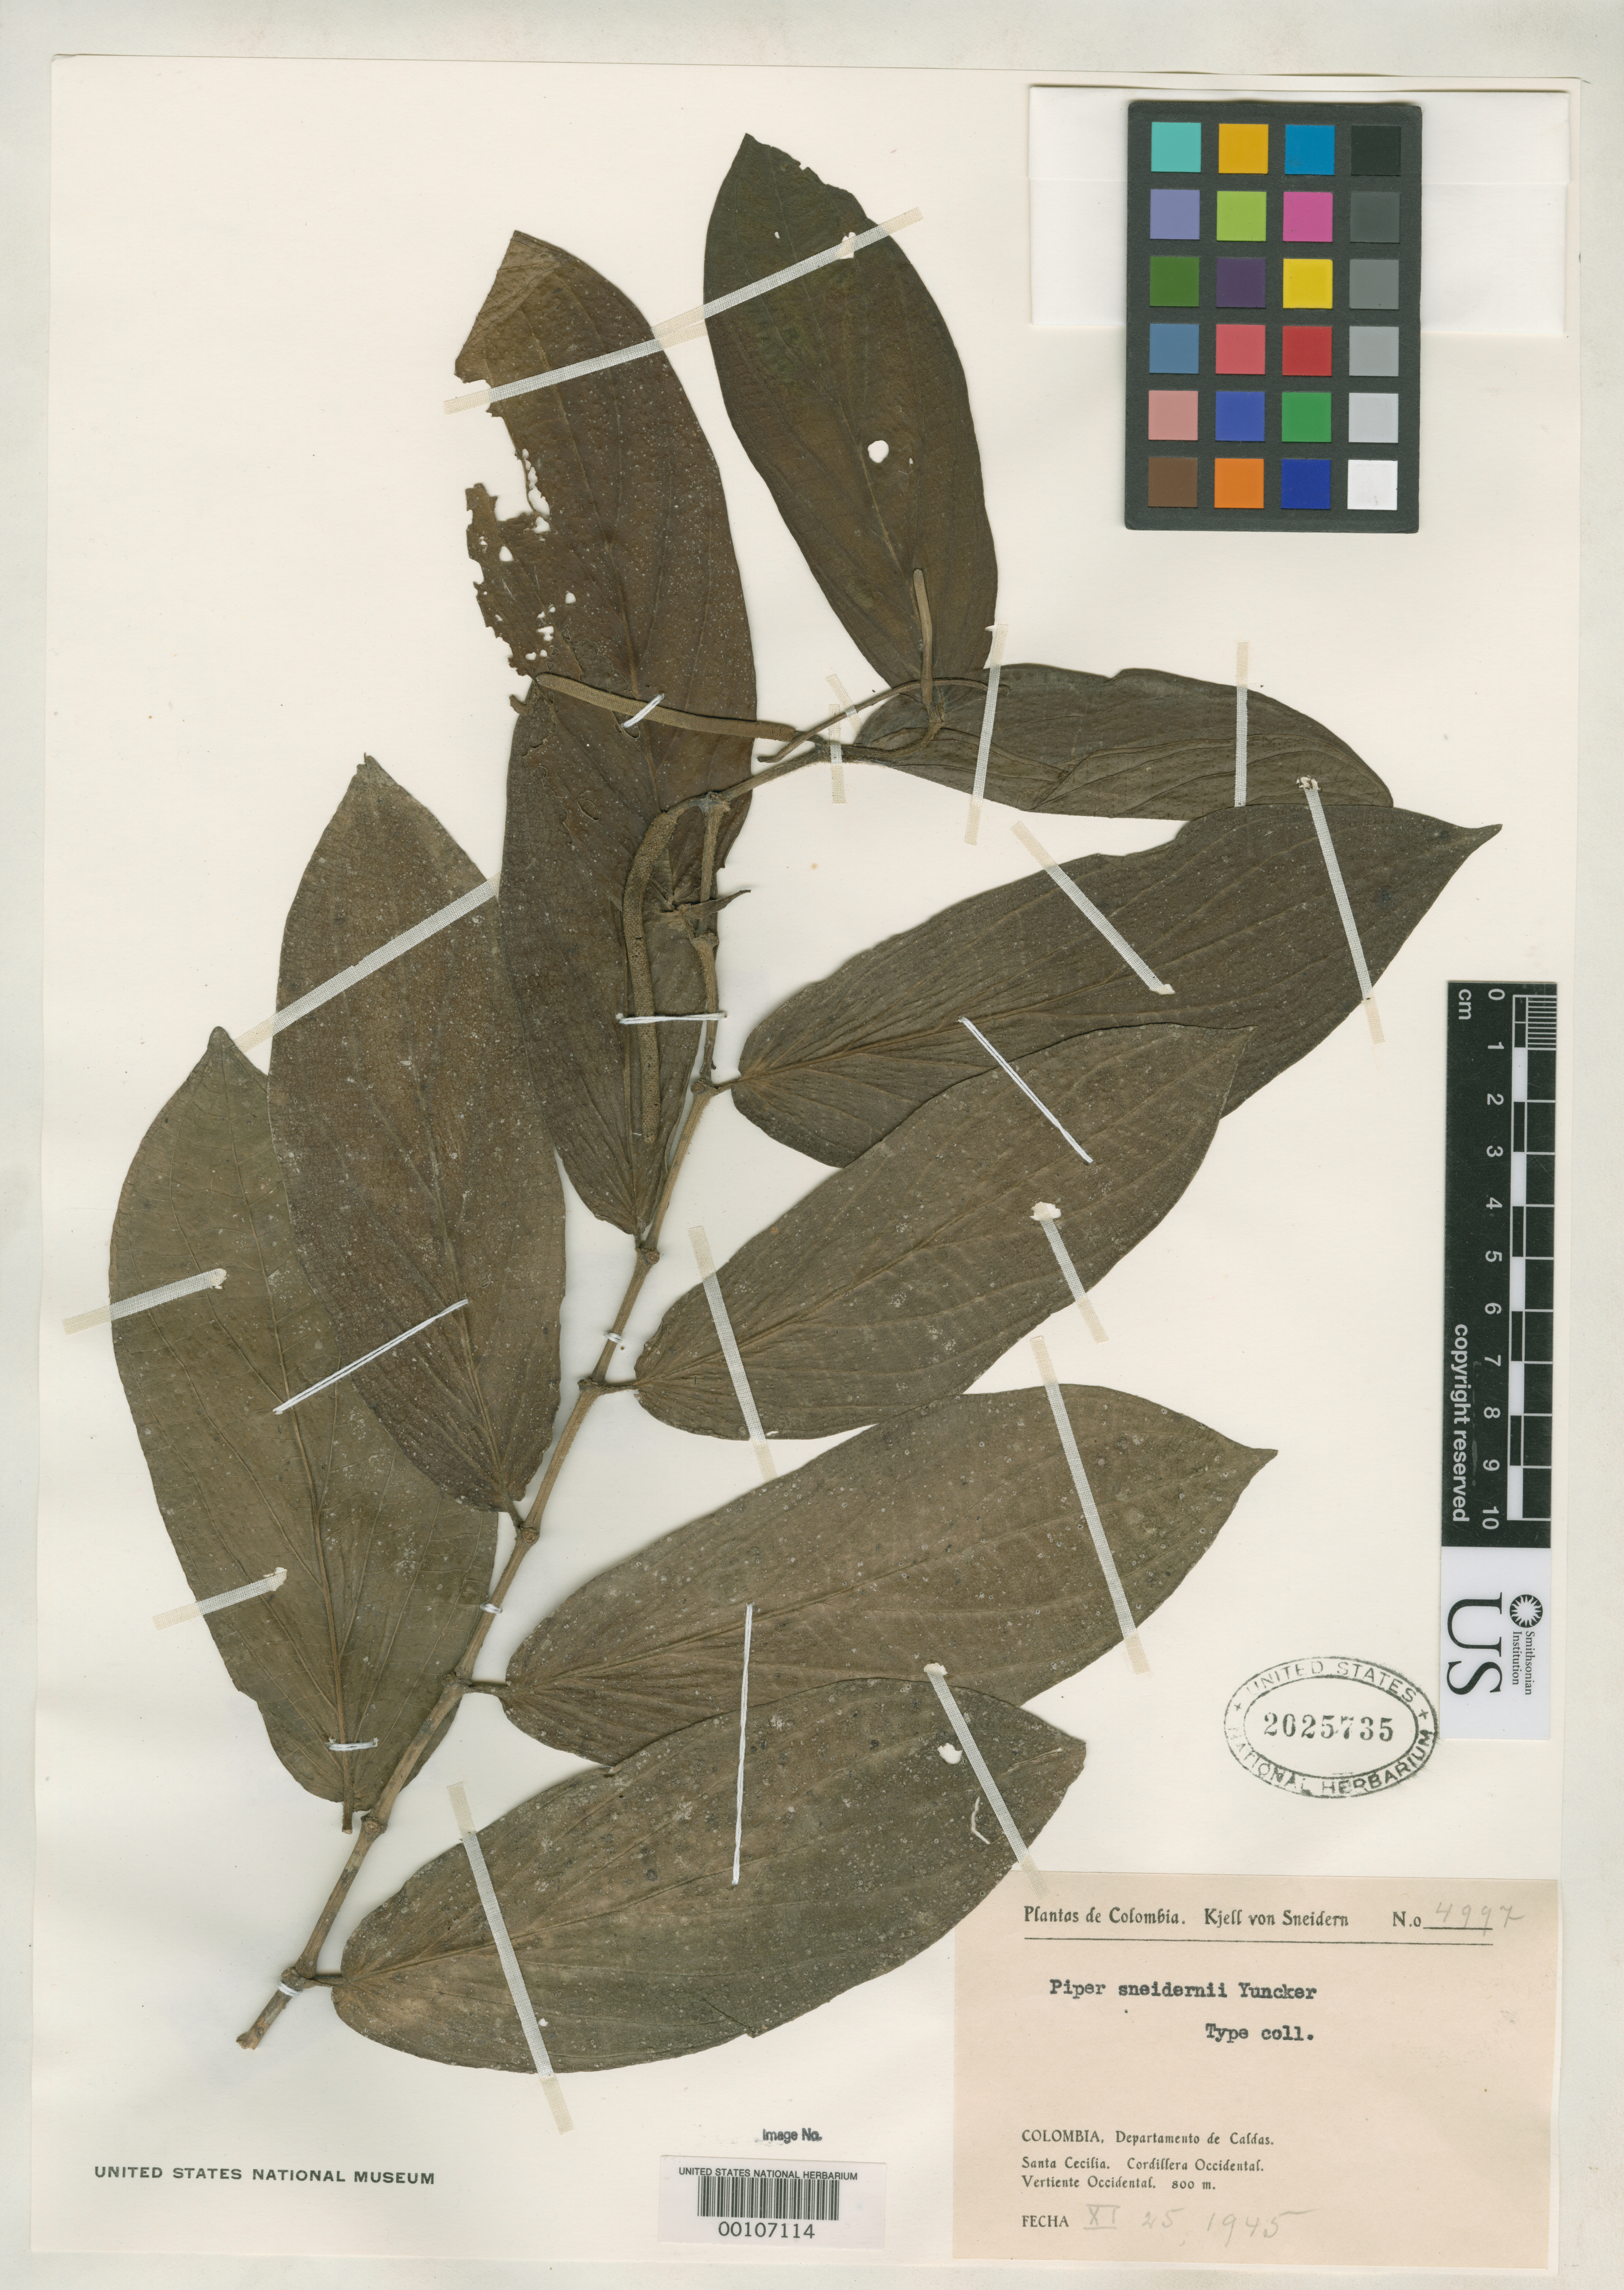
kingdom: Plantae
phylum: Tracheophyta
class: Magnoliopsida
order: Piperales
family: Piperaceae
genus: Piper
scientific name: Piper sneidernii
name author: Yunck. in Trel. & Yunck.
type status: Isotype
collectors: K. von Sneidern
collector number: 4997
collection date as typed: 25 Nov 1945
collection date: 1945-11-25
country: Colombia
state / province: Caldas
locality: Santa Cecilia, Tatama.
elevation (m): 800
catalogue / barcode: US 2025735